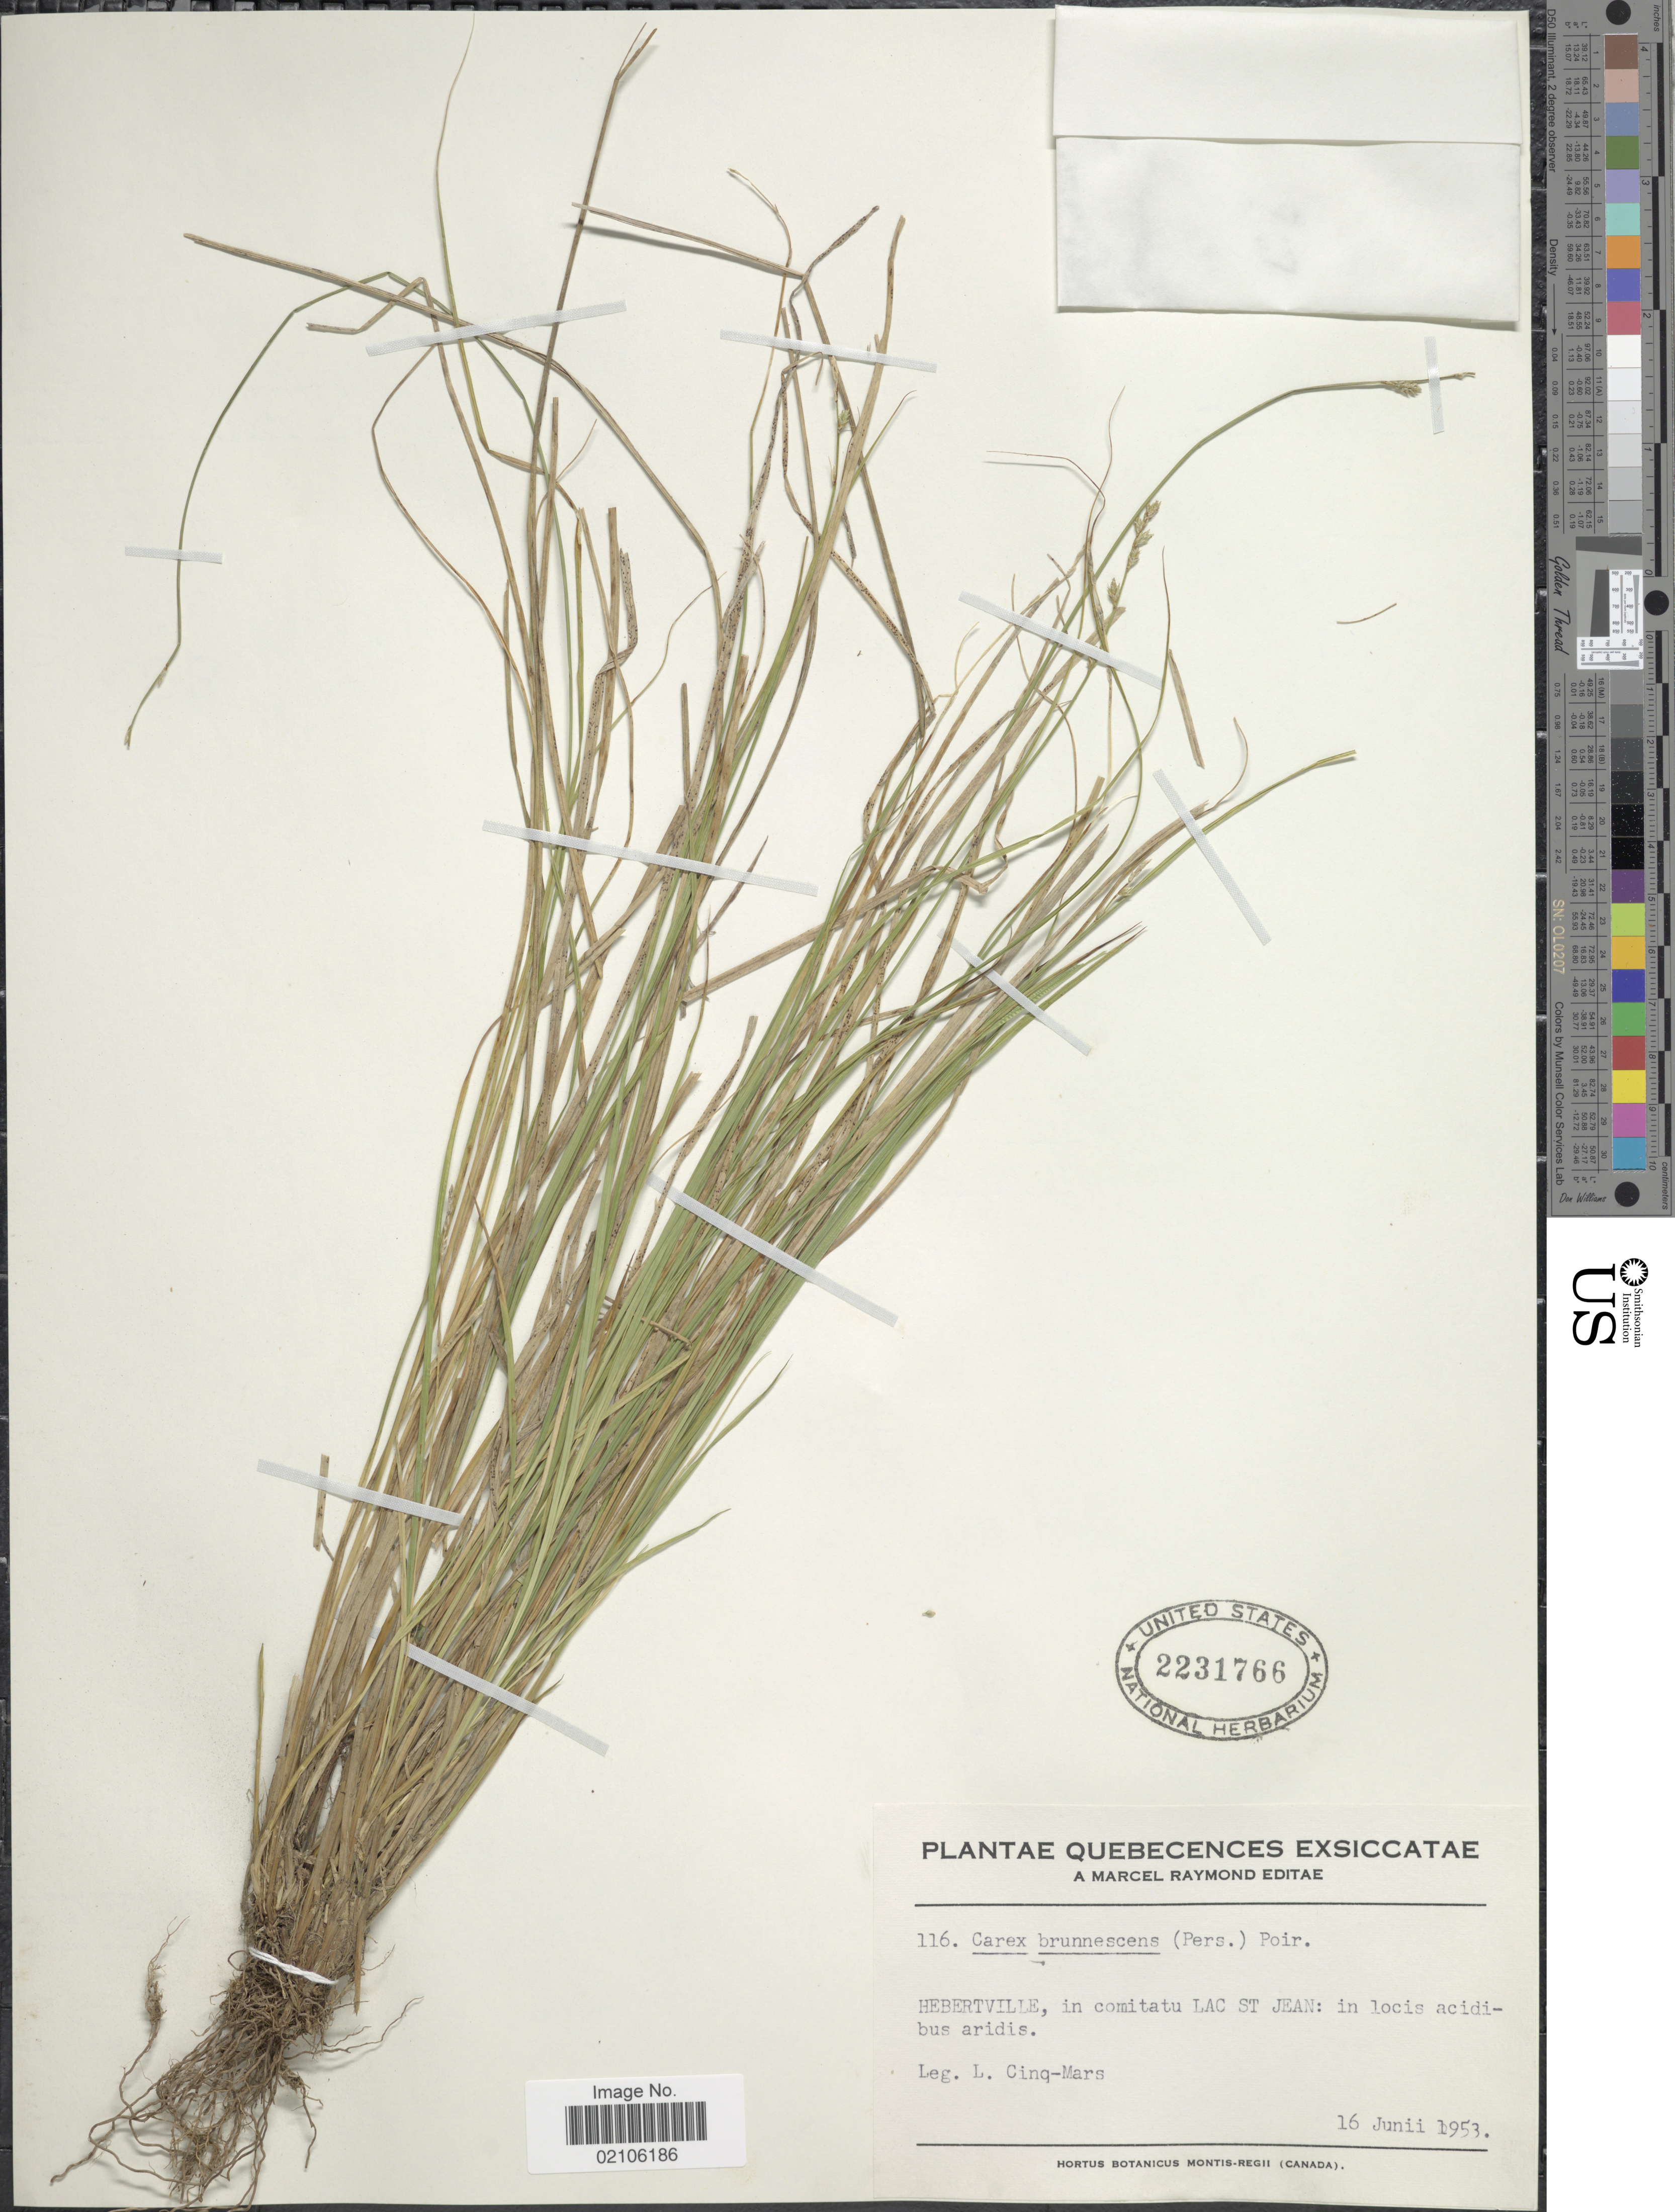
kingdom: Plantae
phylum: Tracheophyta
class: Liliopsida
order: Poales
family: Cyperaceae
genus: Carex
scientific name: Carex brunnescens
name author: (Pers.) Poir.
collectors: L. Cinq-Mars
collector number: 116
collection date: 1953-06-16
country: Canada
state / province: Quebec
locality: Quebences, Hebertville, in comitate LAC ST JEAN: in locis acidibus aridis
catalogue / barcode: US 2231766